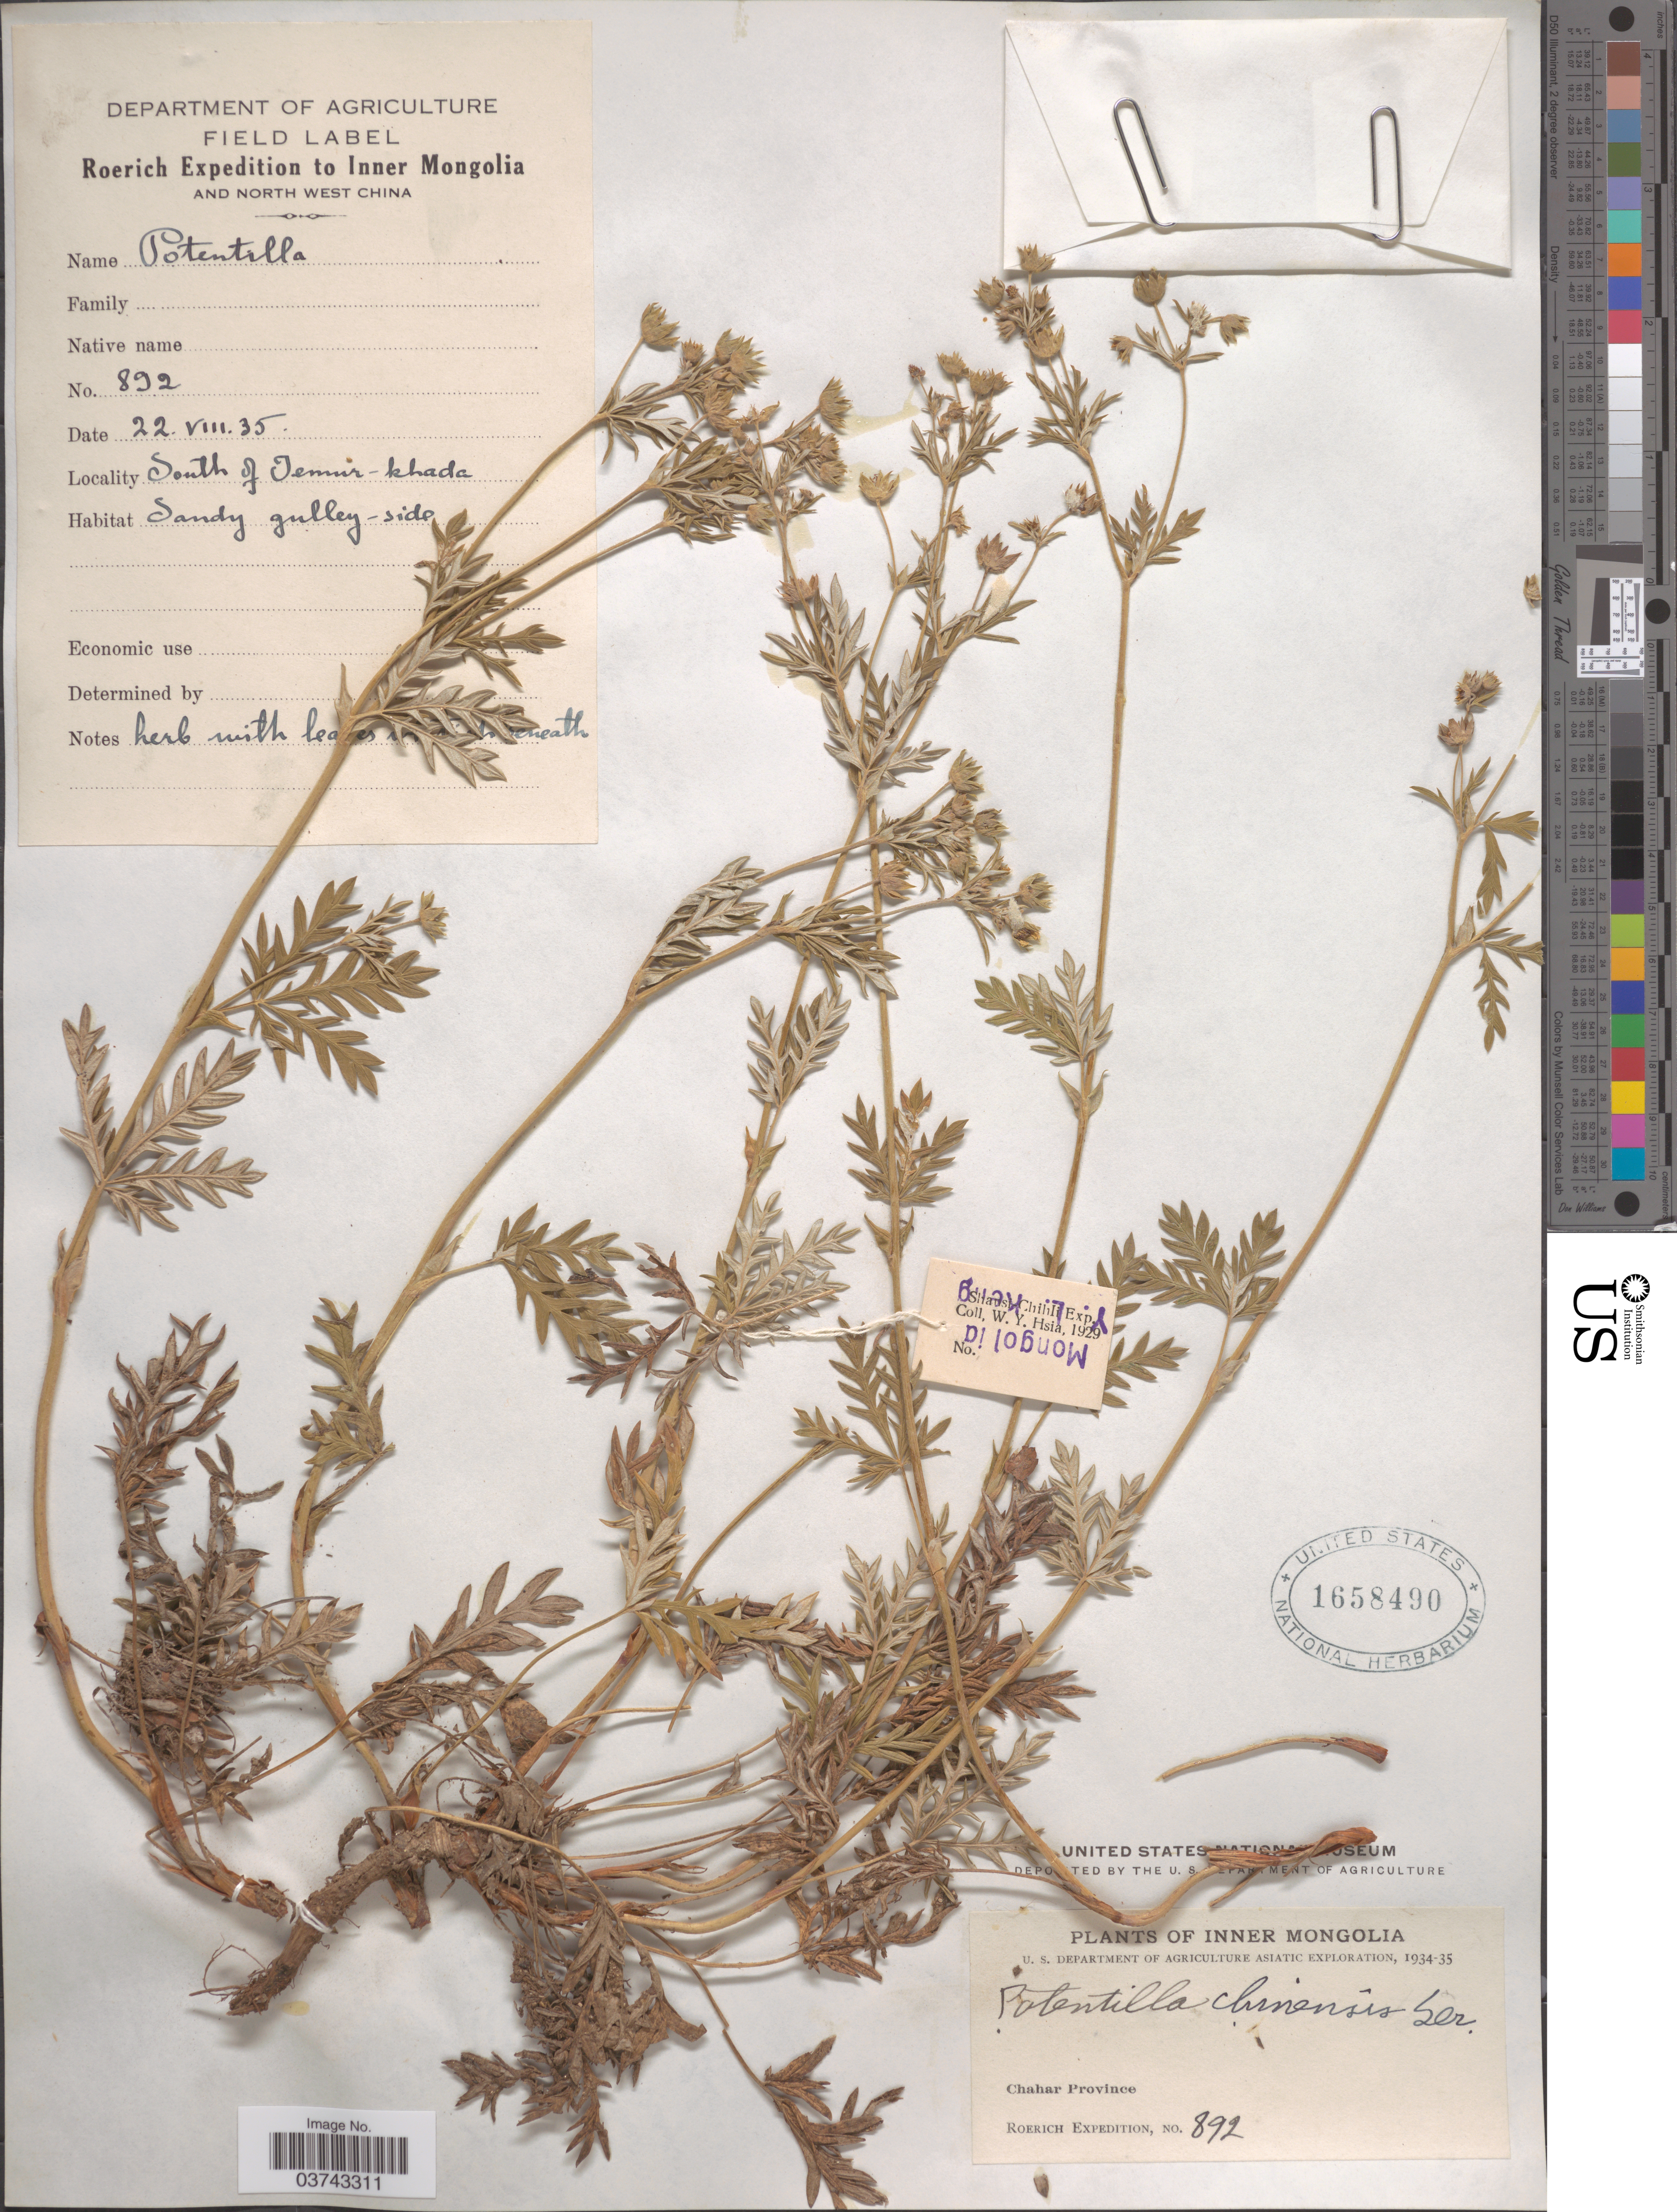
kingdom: Plantae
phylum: Tracheophyta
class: Magnoliopsida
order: Rosales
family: Rosaceae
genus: Potentilla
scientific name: Potentilla chinensis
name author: Ser.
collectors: Roerich Expedition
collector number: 892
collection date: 1935-08-22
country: China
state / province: Nei Monggol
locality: Inner Mongolia and North West China. Chahar Province. South of Temur-khada.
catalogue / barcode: US 1658490